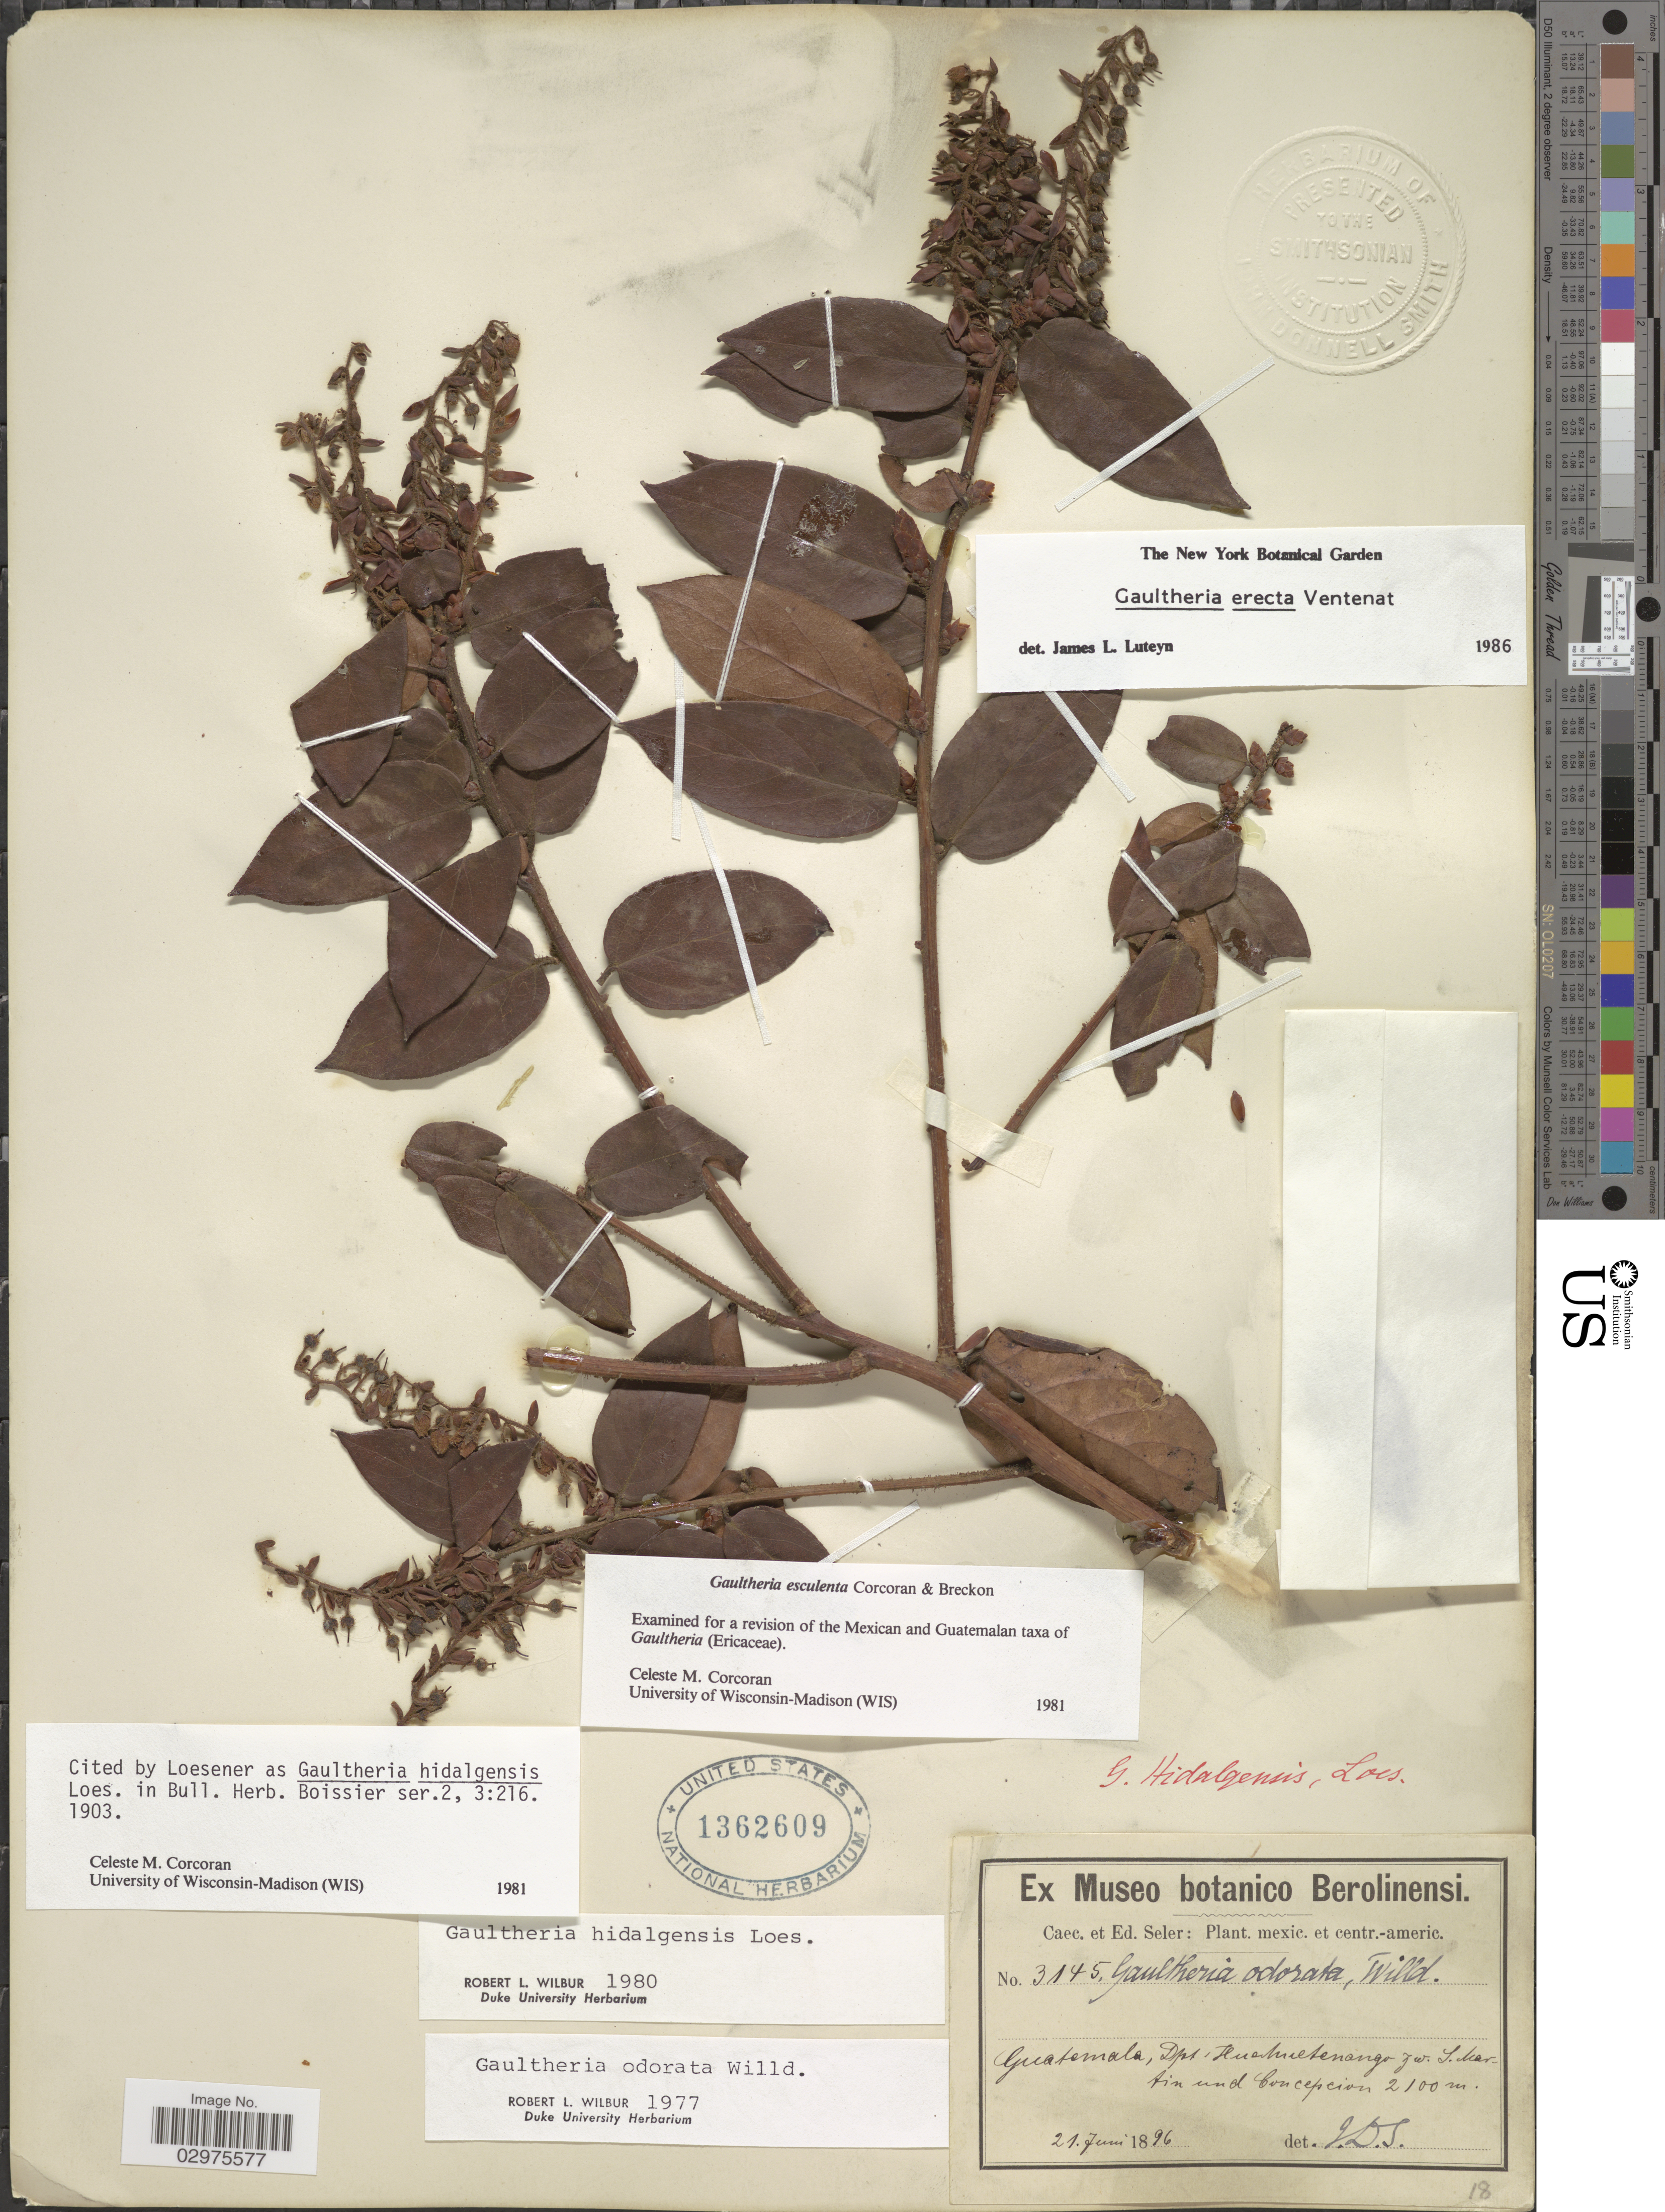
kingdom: Plantae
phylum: Tracheophyta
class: Magnoliopsida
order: Ericales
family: Ericaceae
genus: Gaultheria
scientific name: Gaultheria erecta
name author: Vent.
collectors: C. Seler & E. G. Seler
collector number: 3145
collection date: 1896-06-21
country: Guatemala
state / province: Huehuetenango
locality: Dpt. Huehuetenango zw. S. Martin und Concepcion.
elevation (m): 2100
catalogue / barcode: US 1362609